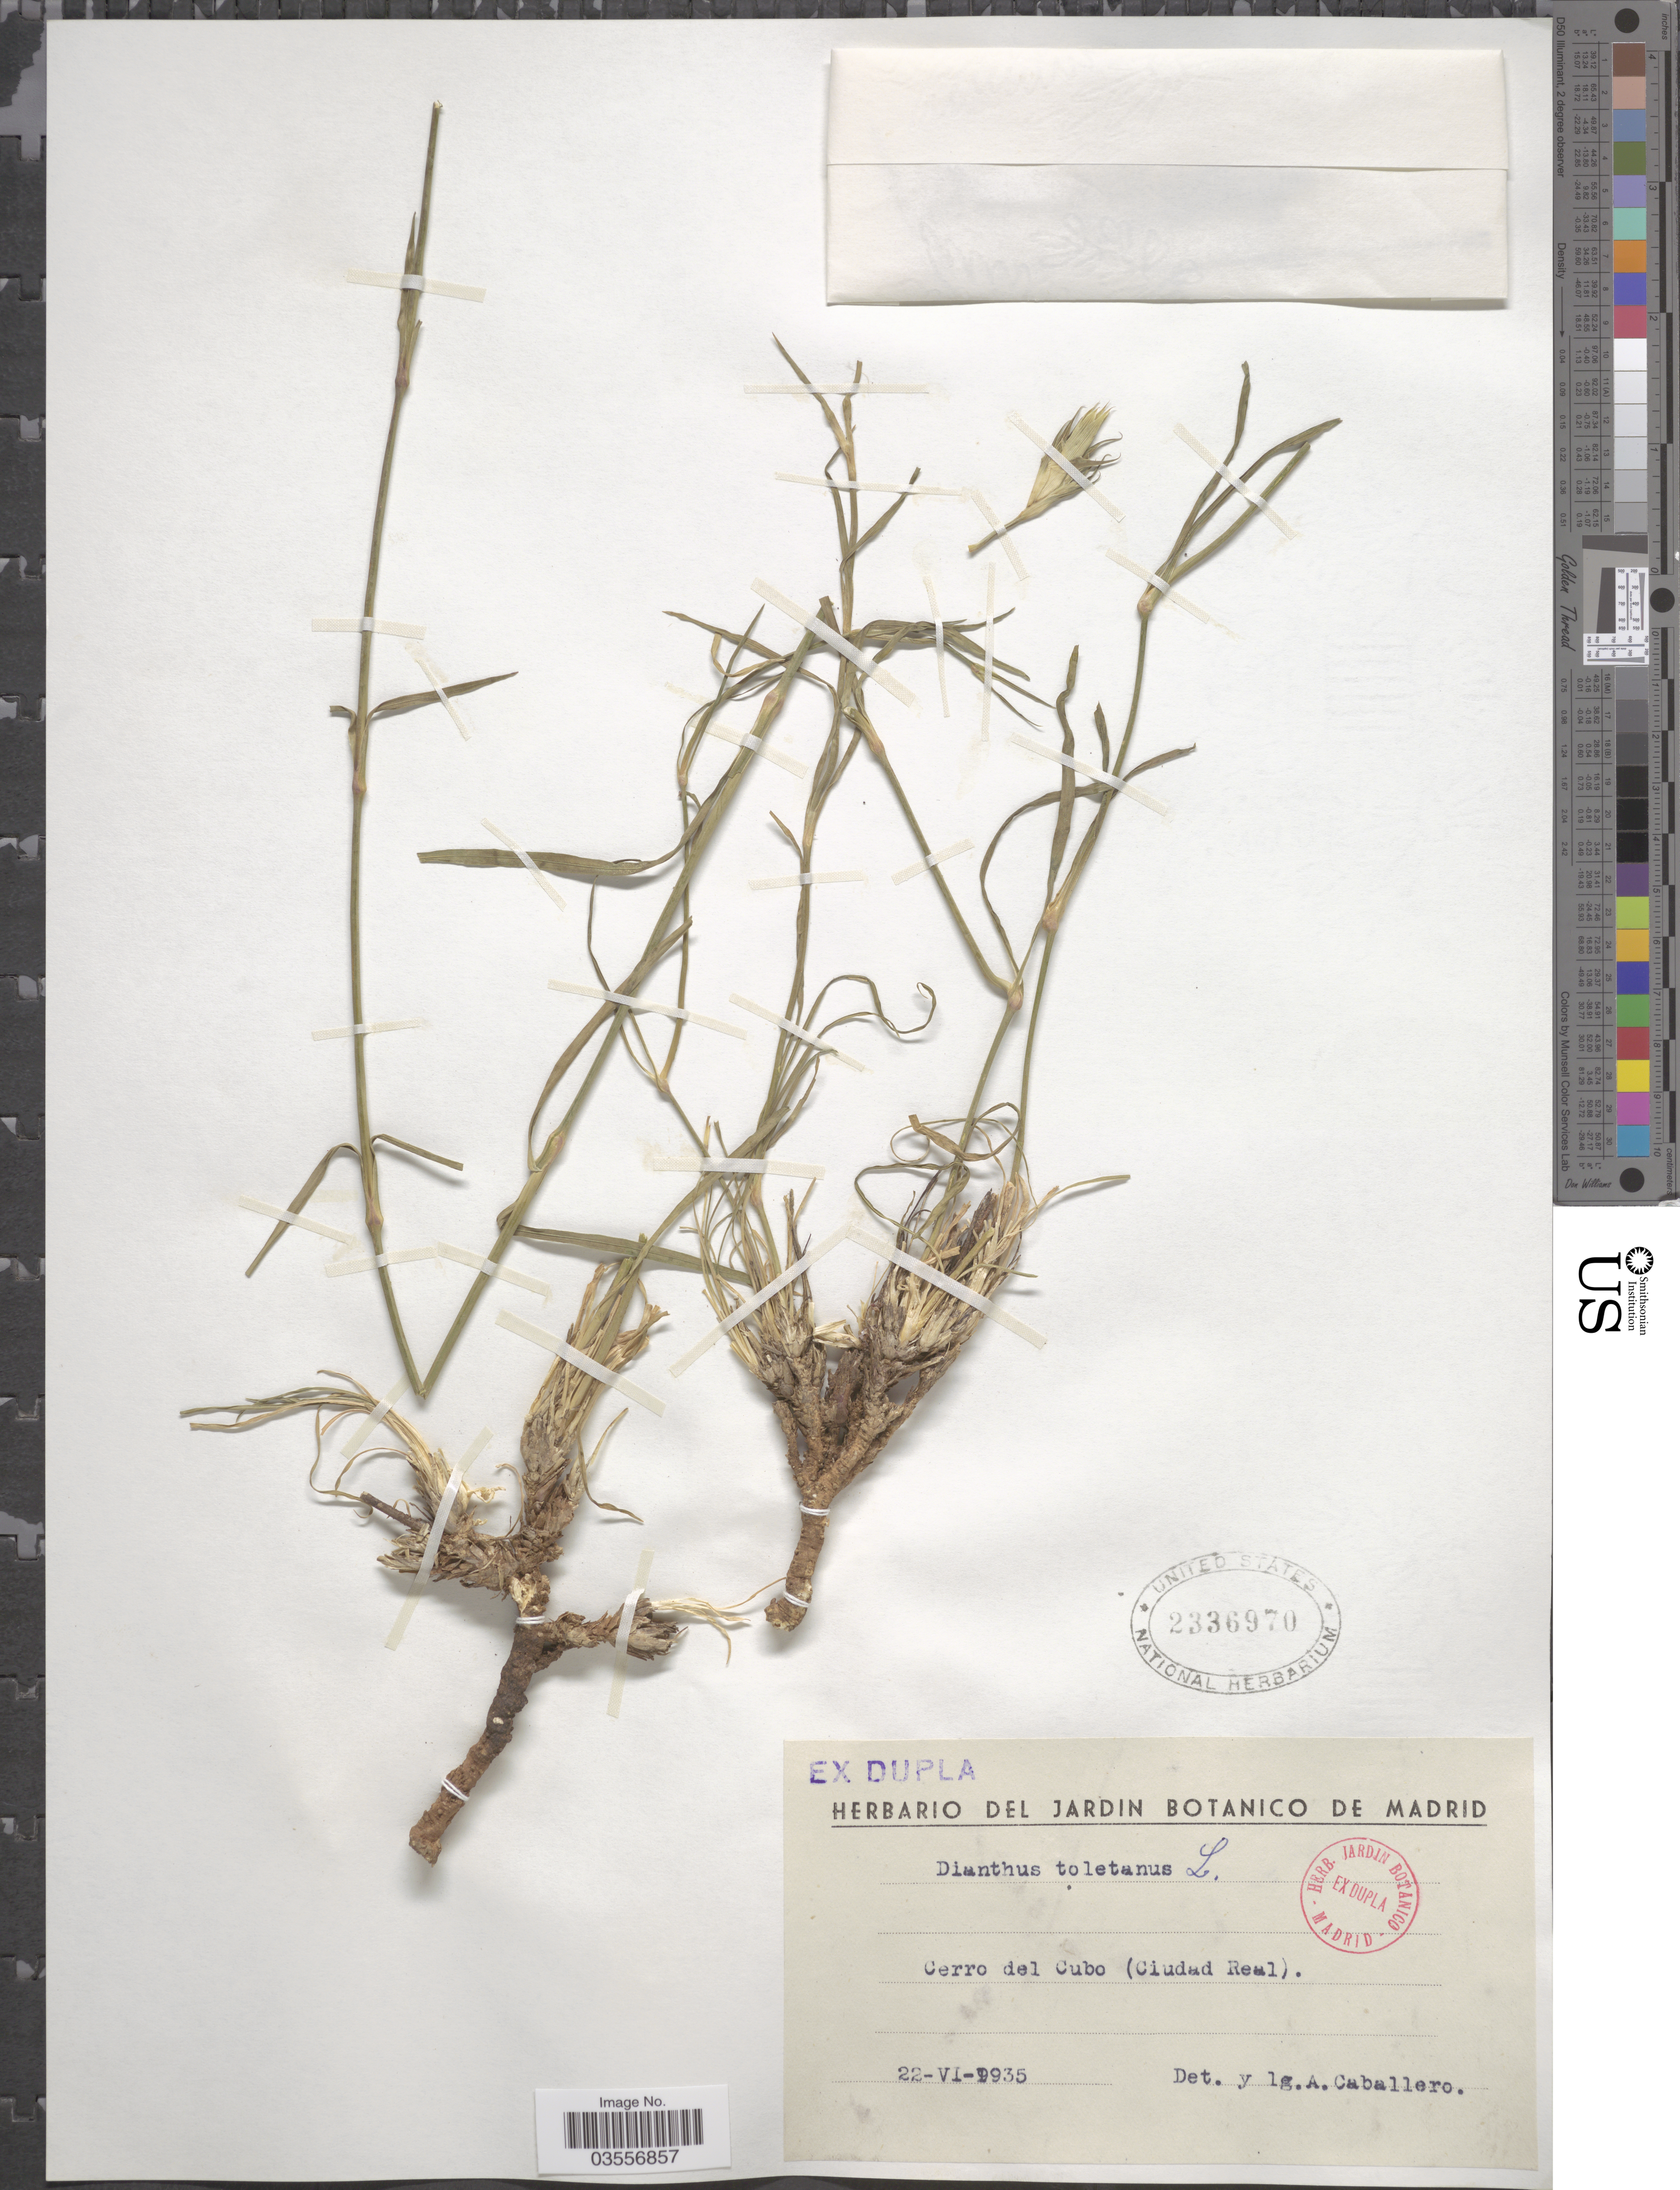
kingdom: Plantae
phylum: Tracheophyta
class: Magnoliopsida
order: Caryophyllales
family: Caryophyllaceae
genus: Dianthus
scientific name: Dianthus toletanus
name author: Boiss. & Reut.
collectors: A. Caballero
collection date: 1935-06-22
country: Spain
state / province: Madrid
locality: Cerro del Cubo (Ciudad Real).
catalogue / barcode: US 2336970